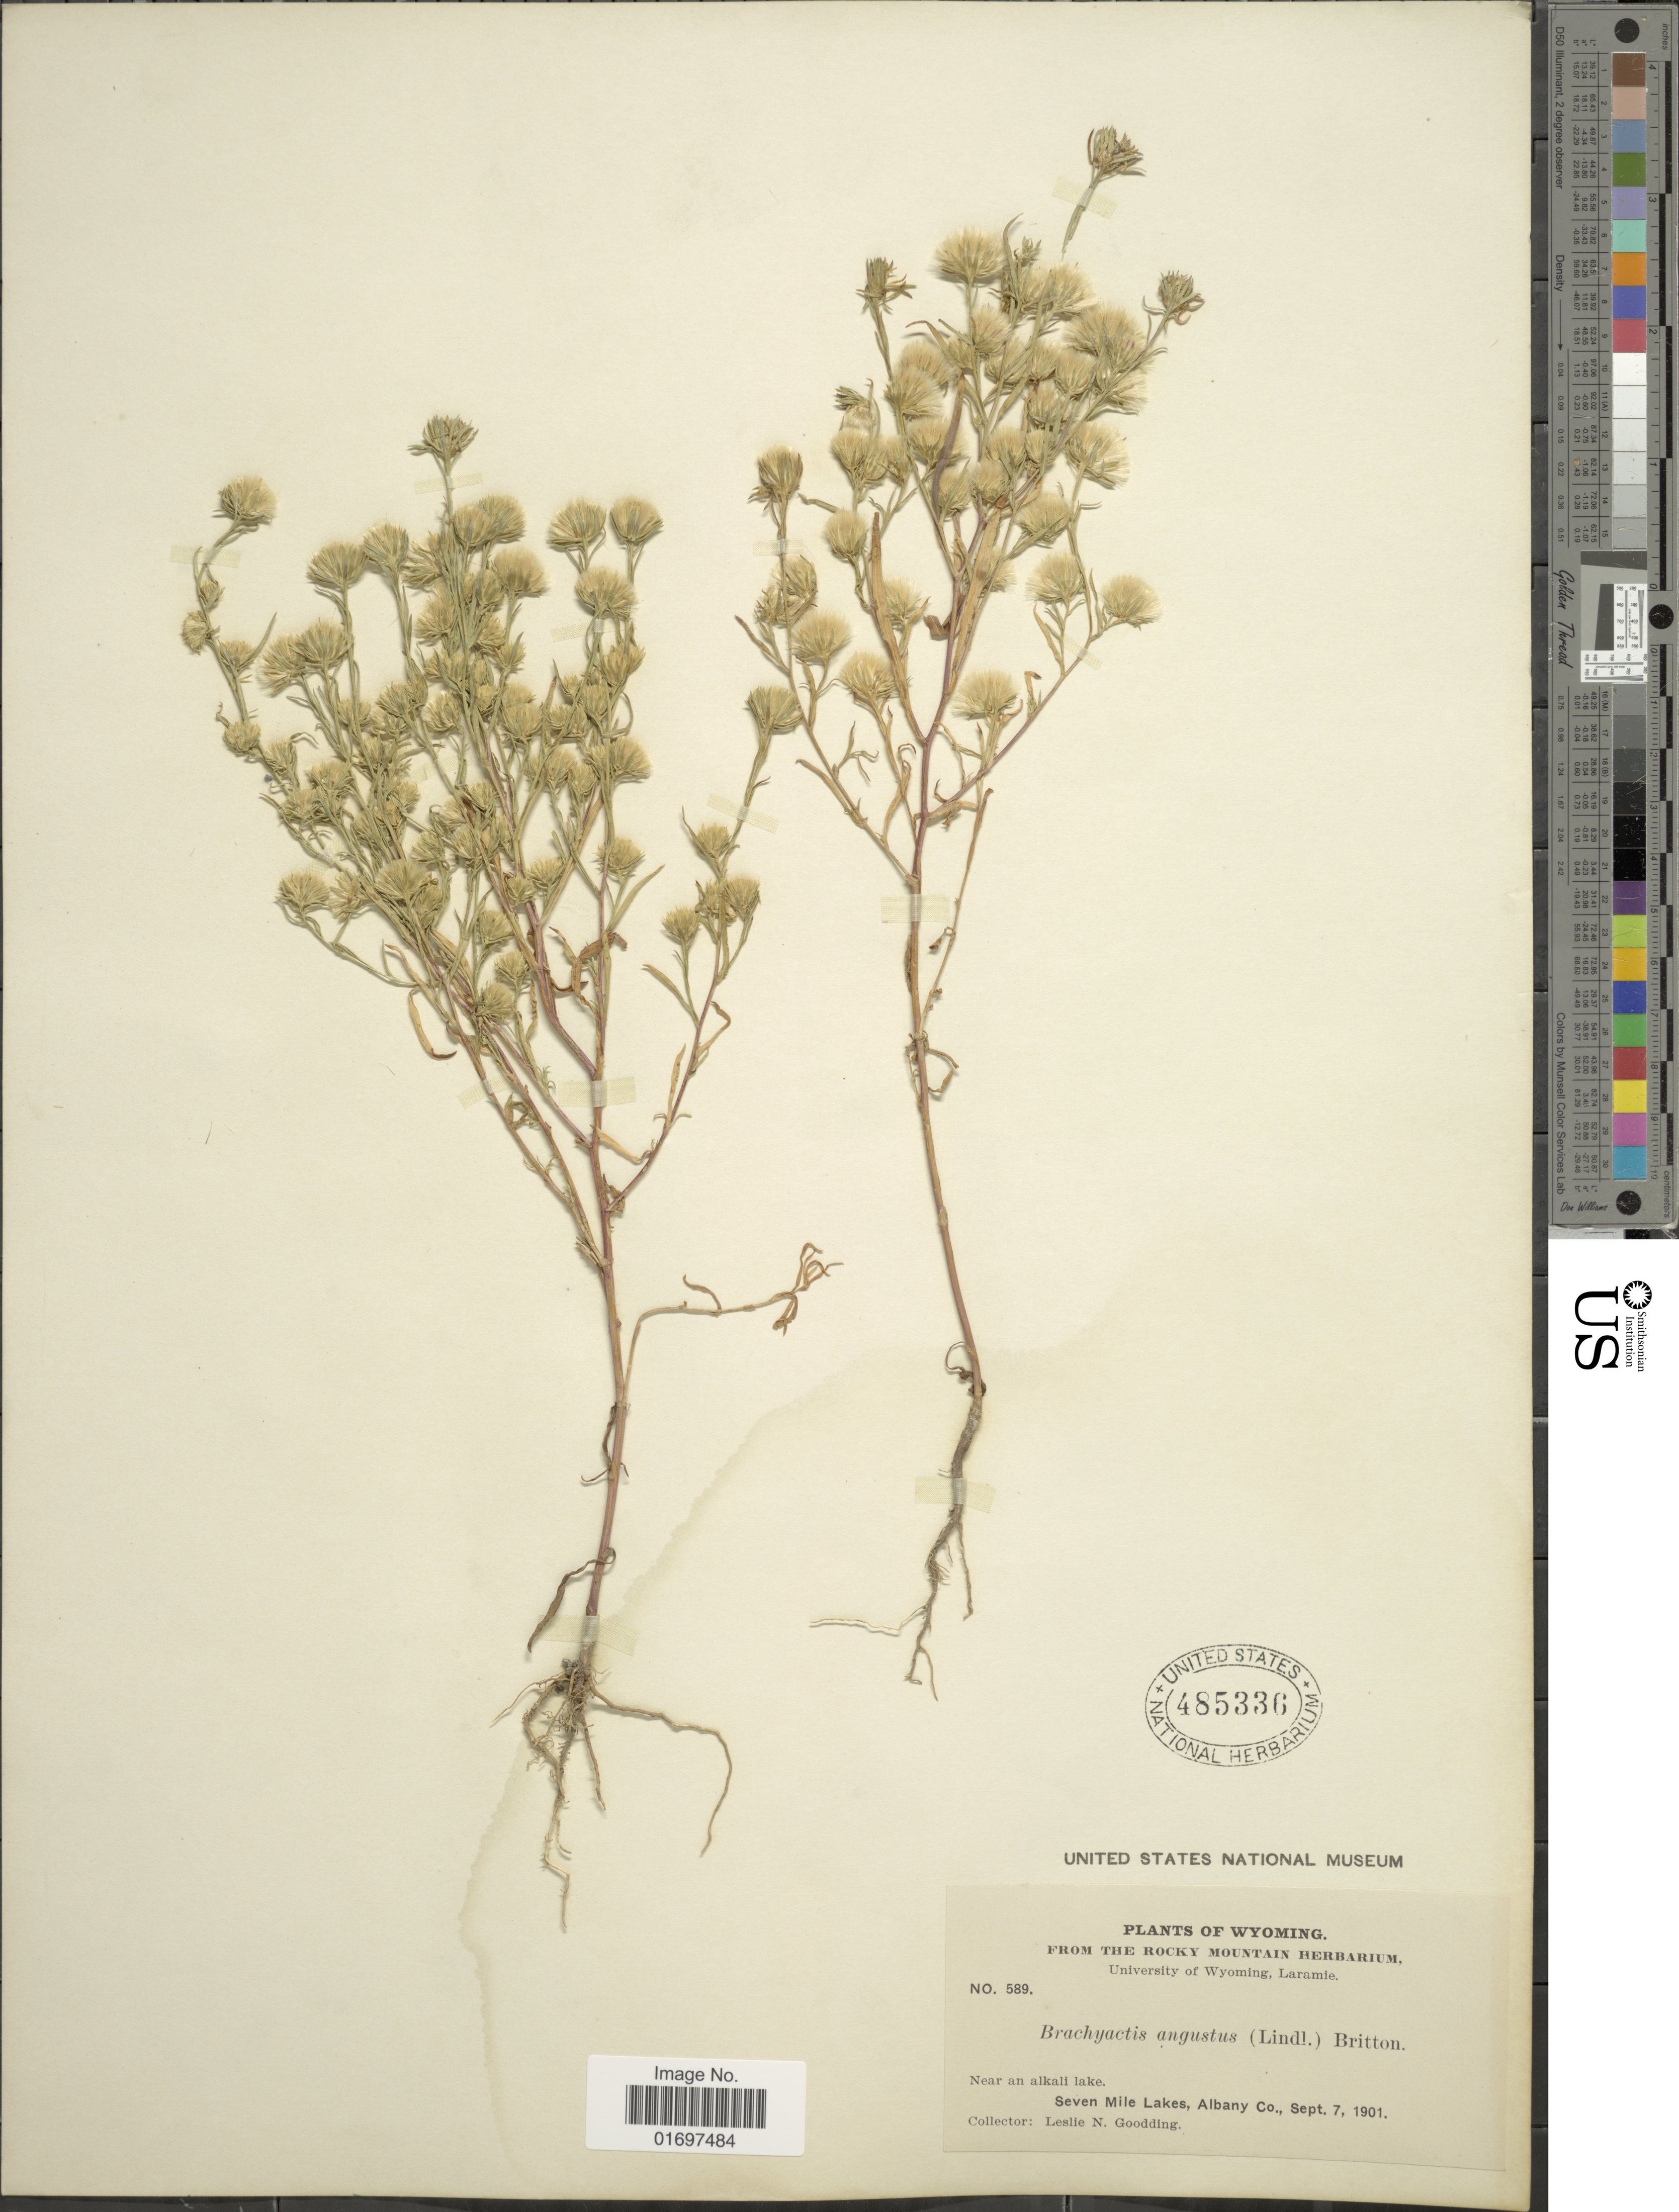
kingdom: Plantae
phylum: Tracheophyta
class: Magnoliopsida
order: Asterales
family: Asteraceae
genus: Symphyotrichum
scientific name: Symphyotrichum ciliatum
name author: (Ledeb.) G.L. Nesom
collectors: L. N. Goodding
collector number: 589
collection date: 1901-09-07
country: United States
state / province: Wyoming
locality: Wyoming. Near an alkali lake. Seven Mile Lakes, Albany Co.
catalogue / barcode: US 485336